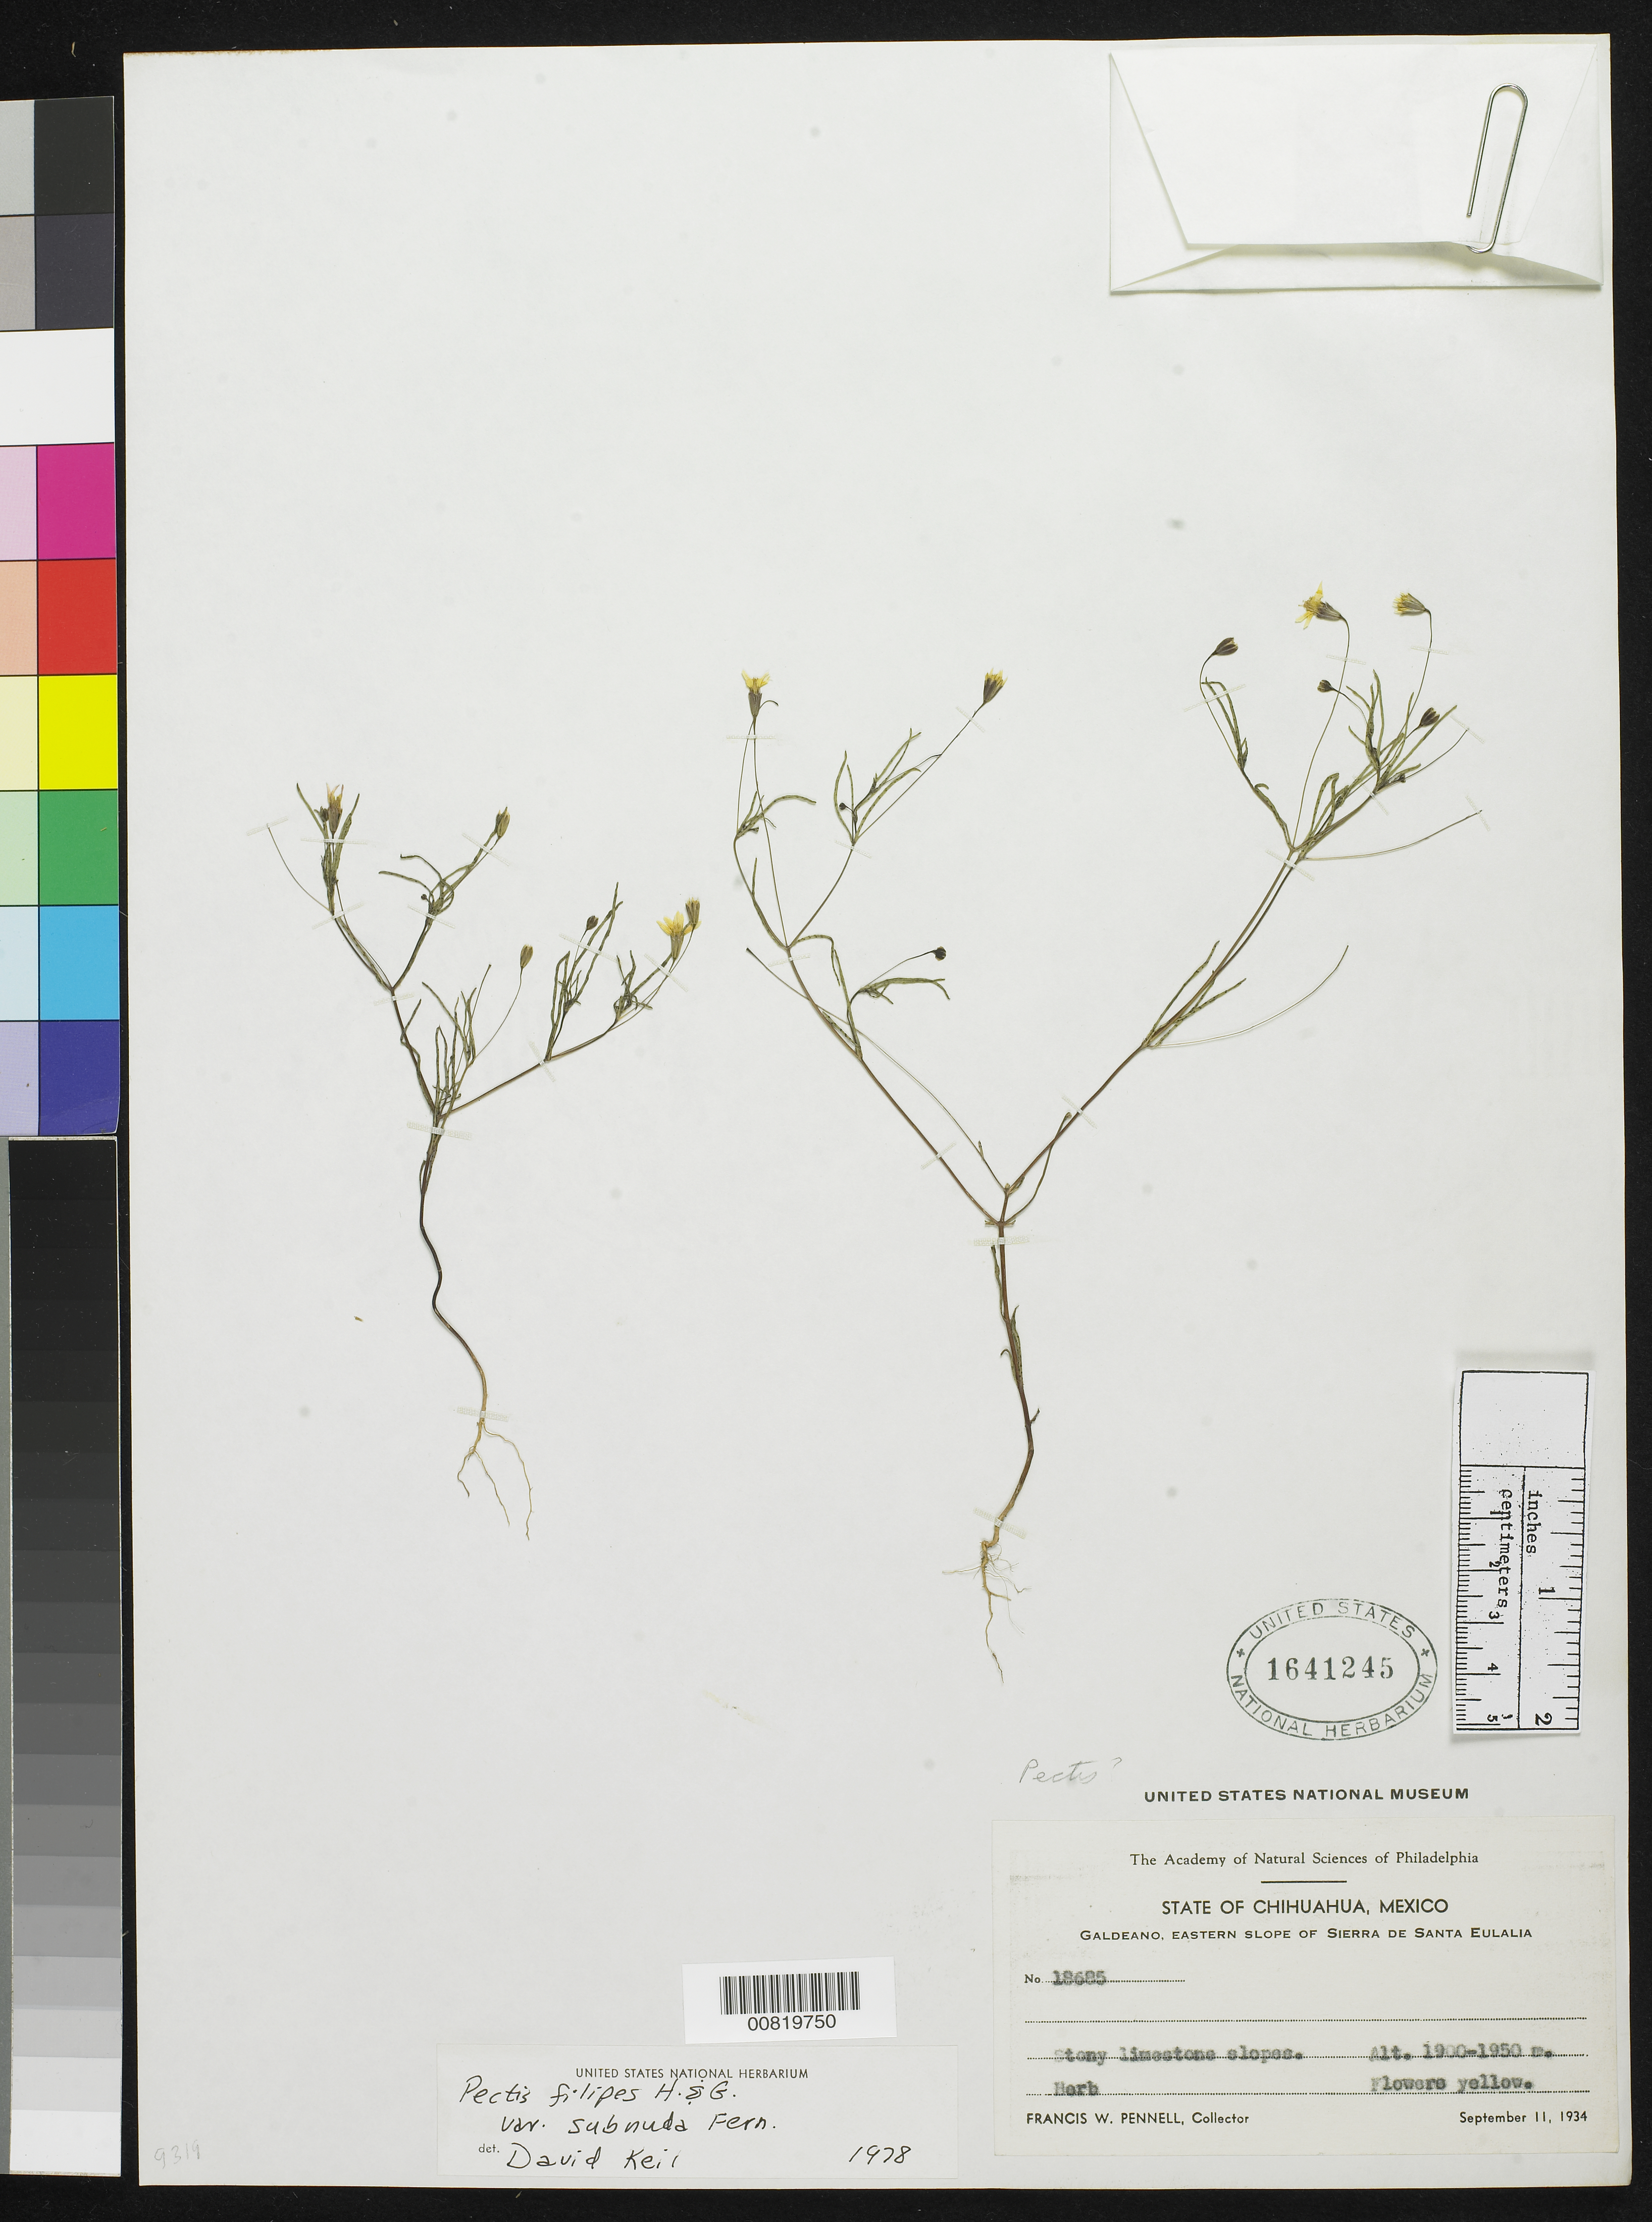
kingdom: Plantae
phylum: Tracheophyta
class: Magnoliopsida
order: Asterales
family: Asteraceae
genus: Pectis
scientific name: Pectis filipes var. subnuda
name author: Fernald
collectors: F. W. Pennell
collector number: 18685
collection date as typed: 11 Sep 1934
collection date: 1934-09-11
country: Mexico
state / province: Chihuahua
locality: Galdeano, eastern slope of Sierra de Santa Eulalia, Chihuahua.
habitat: Stony limestone slopes.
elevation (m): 1950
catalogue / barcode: US 1641245